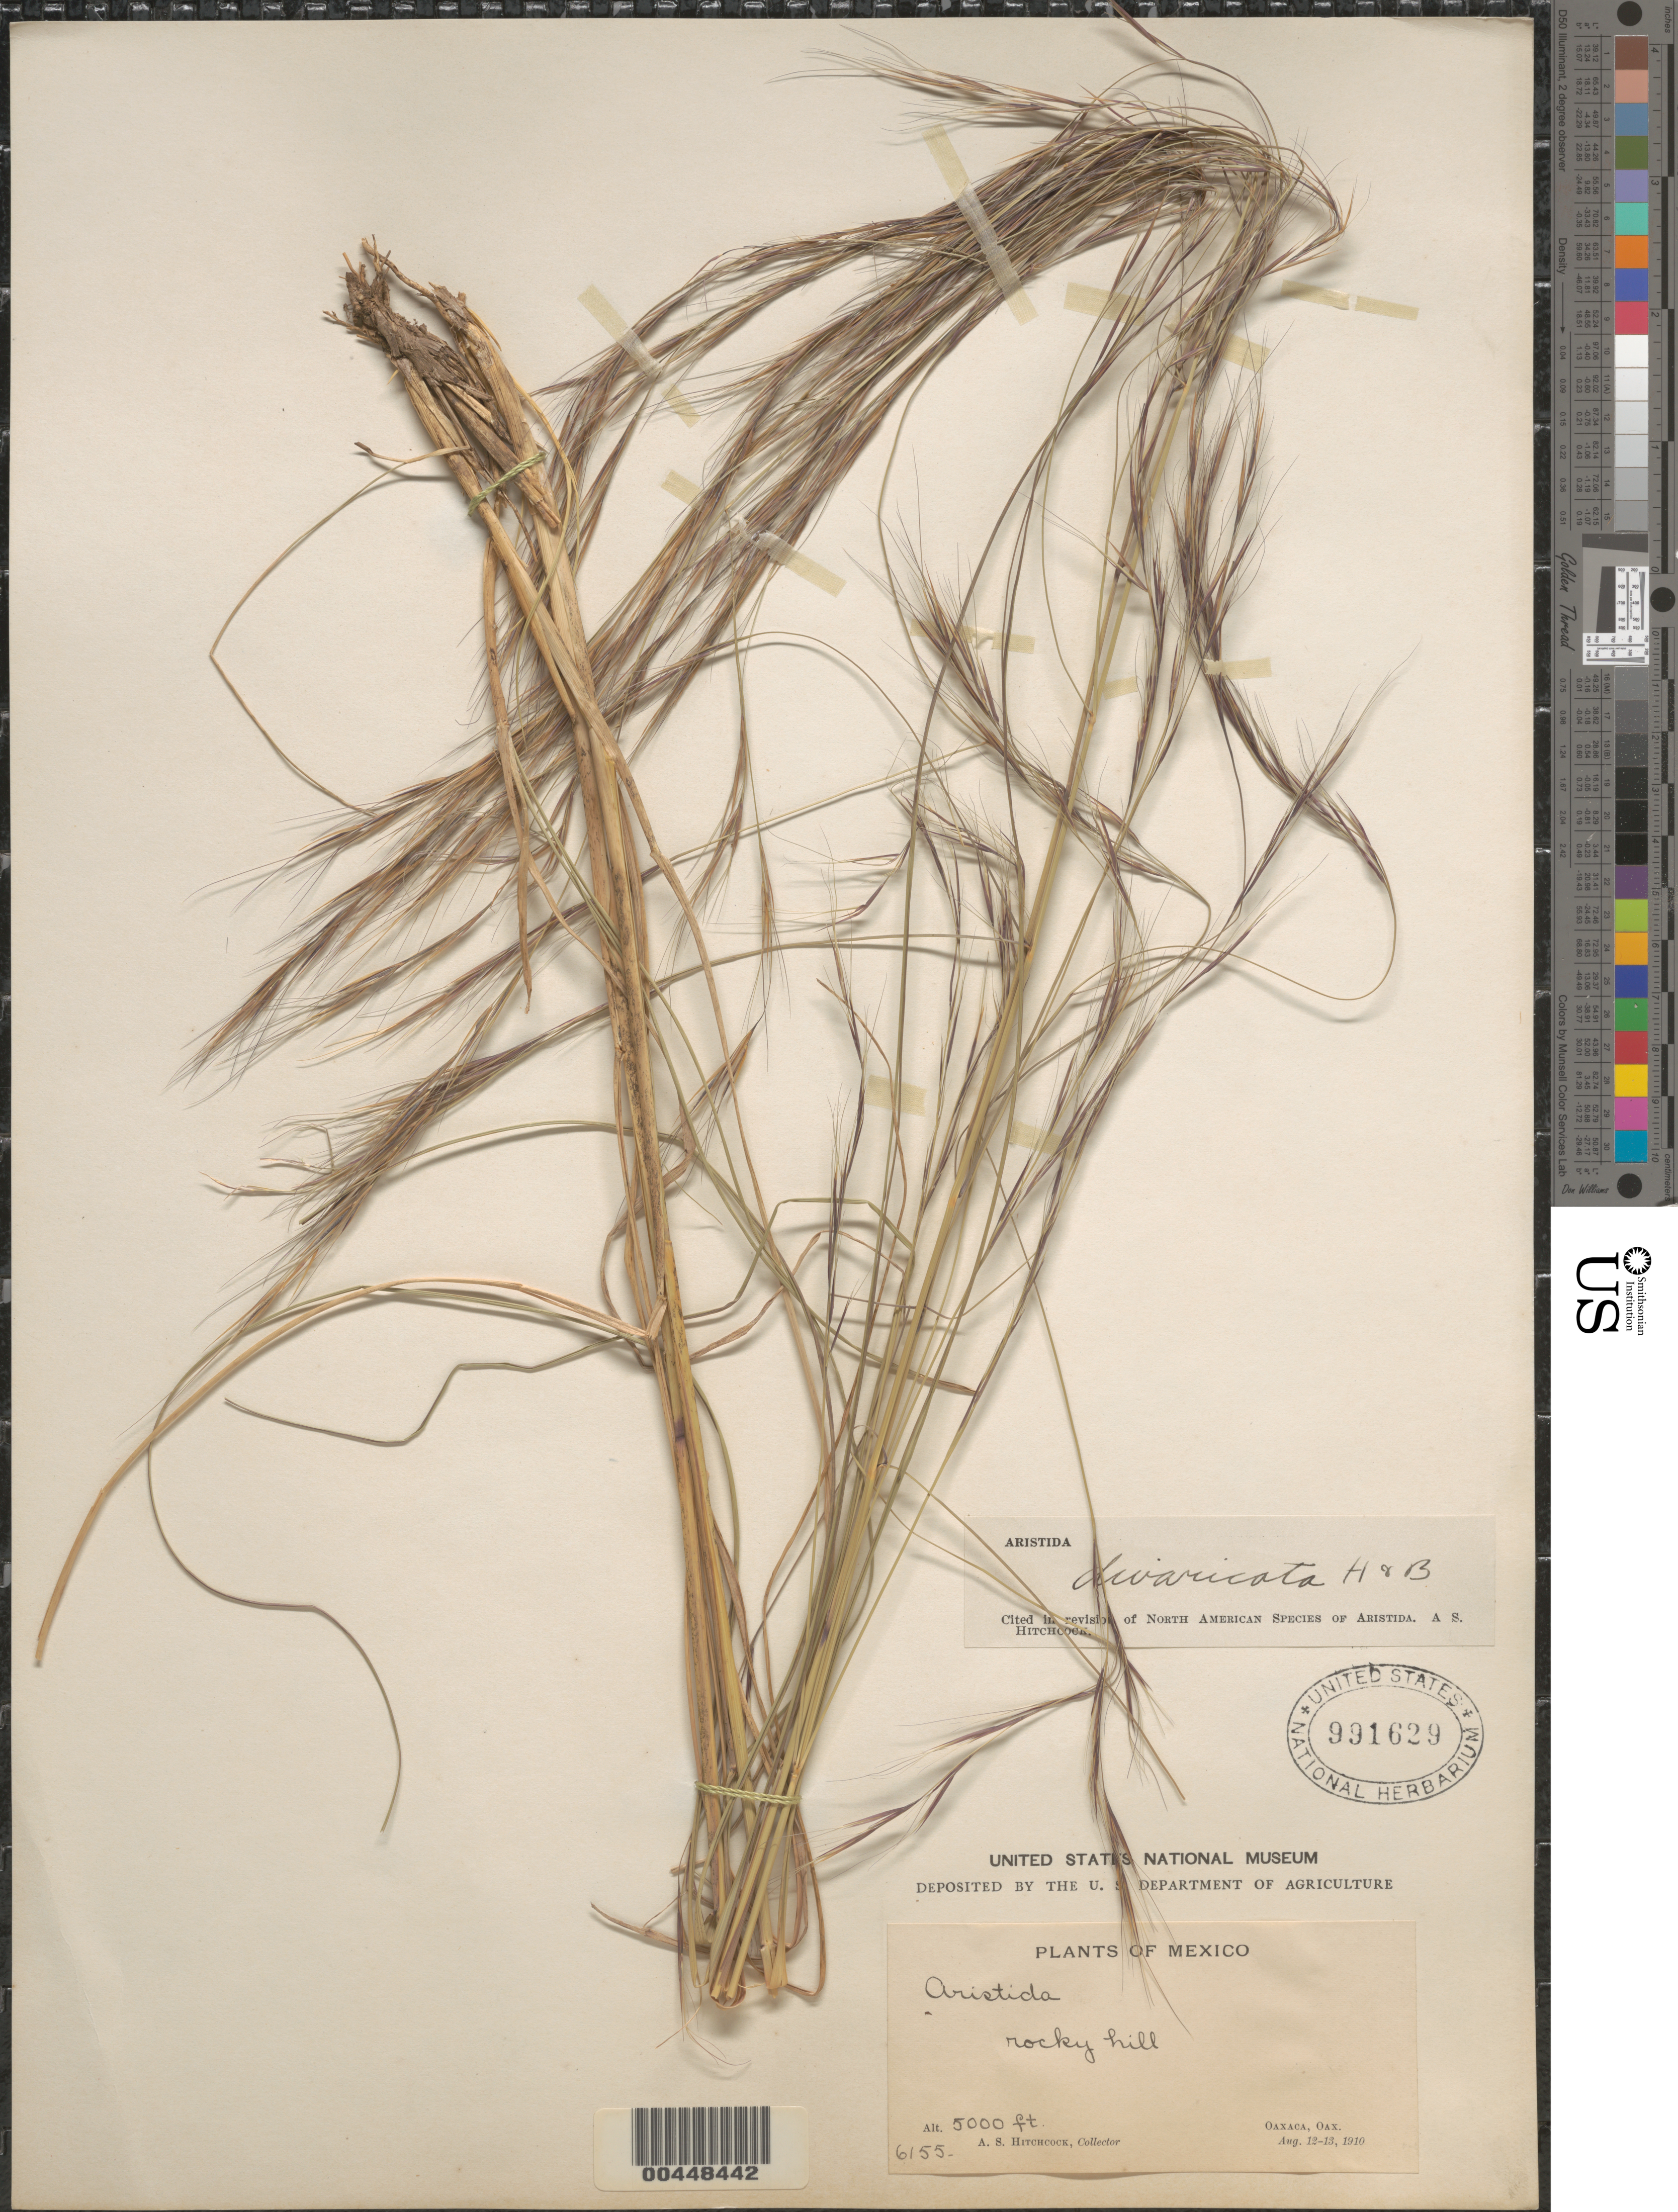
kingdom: Plantae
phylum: Tracheophyta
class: Liliopsida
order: Poales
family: Poaceae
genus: Aristida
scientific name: Aristida fendleriana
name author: Steud.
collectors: A. S. Hitchcock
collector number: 6155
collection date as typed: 12 Aug 1910 to 13 Aug 1910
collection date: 1910-08-12/1910-08-13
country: Mexico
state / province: Oaxaca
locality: Oaxaca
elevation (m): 1524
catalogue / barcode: US 991629